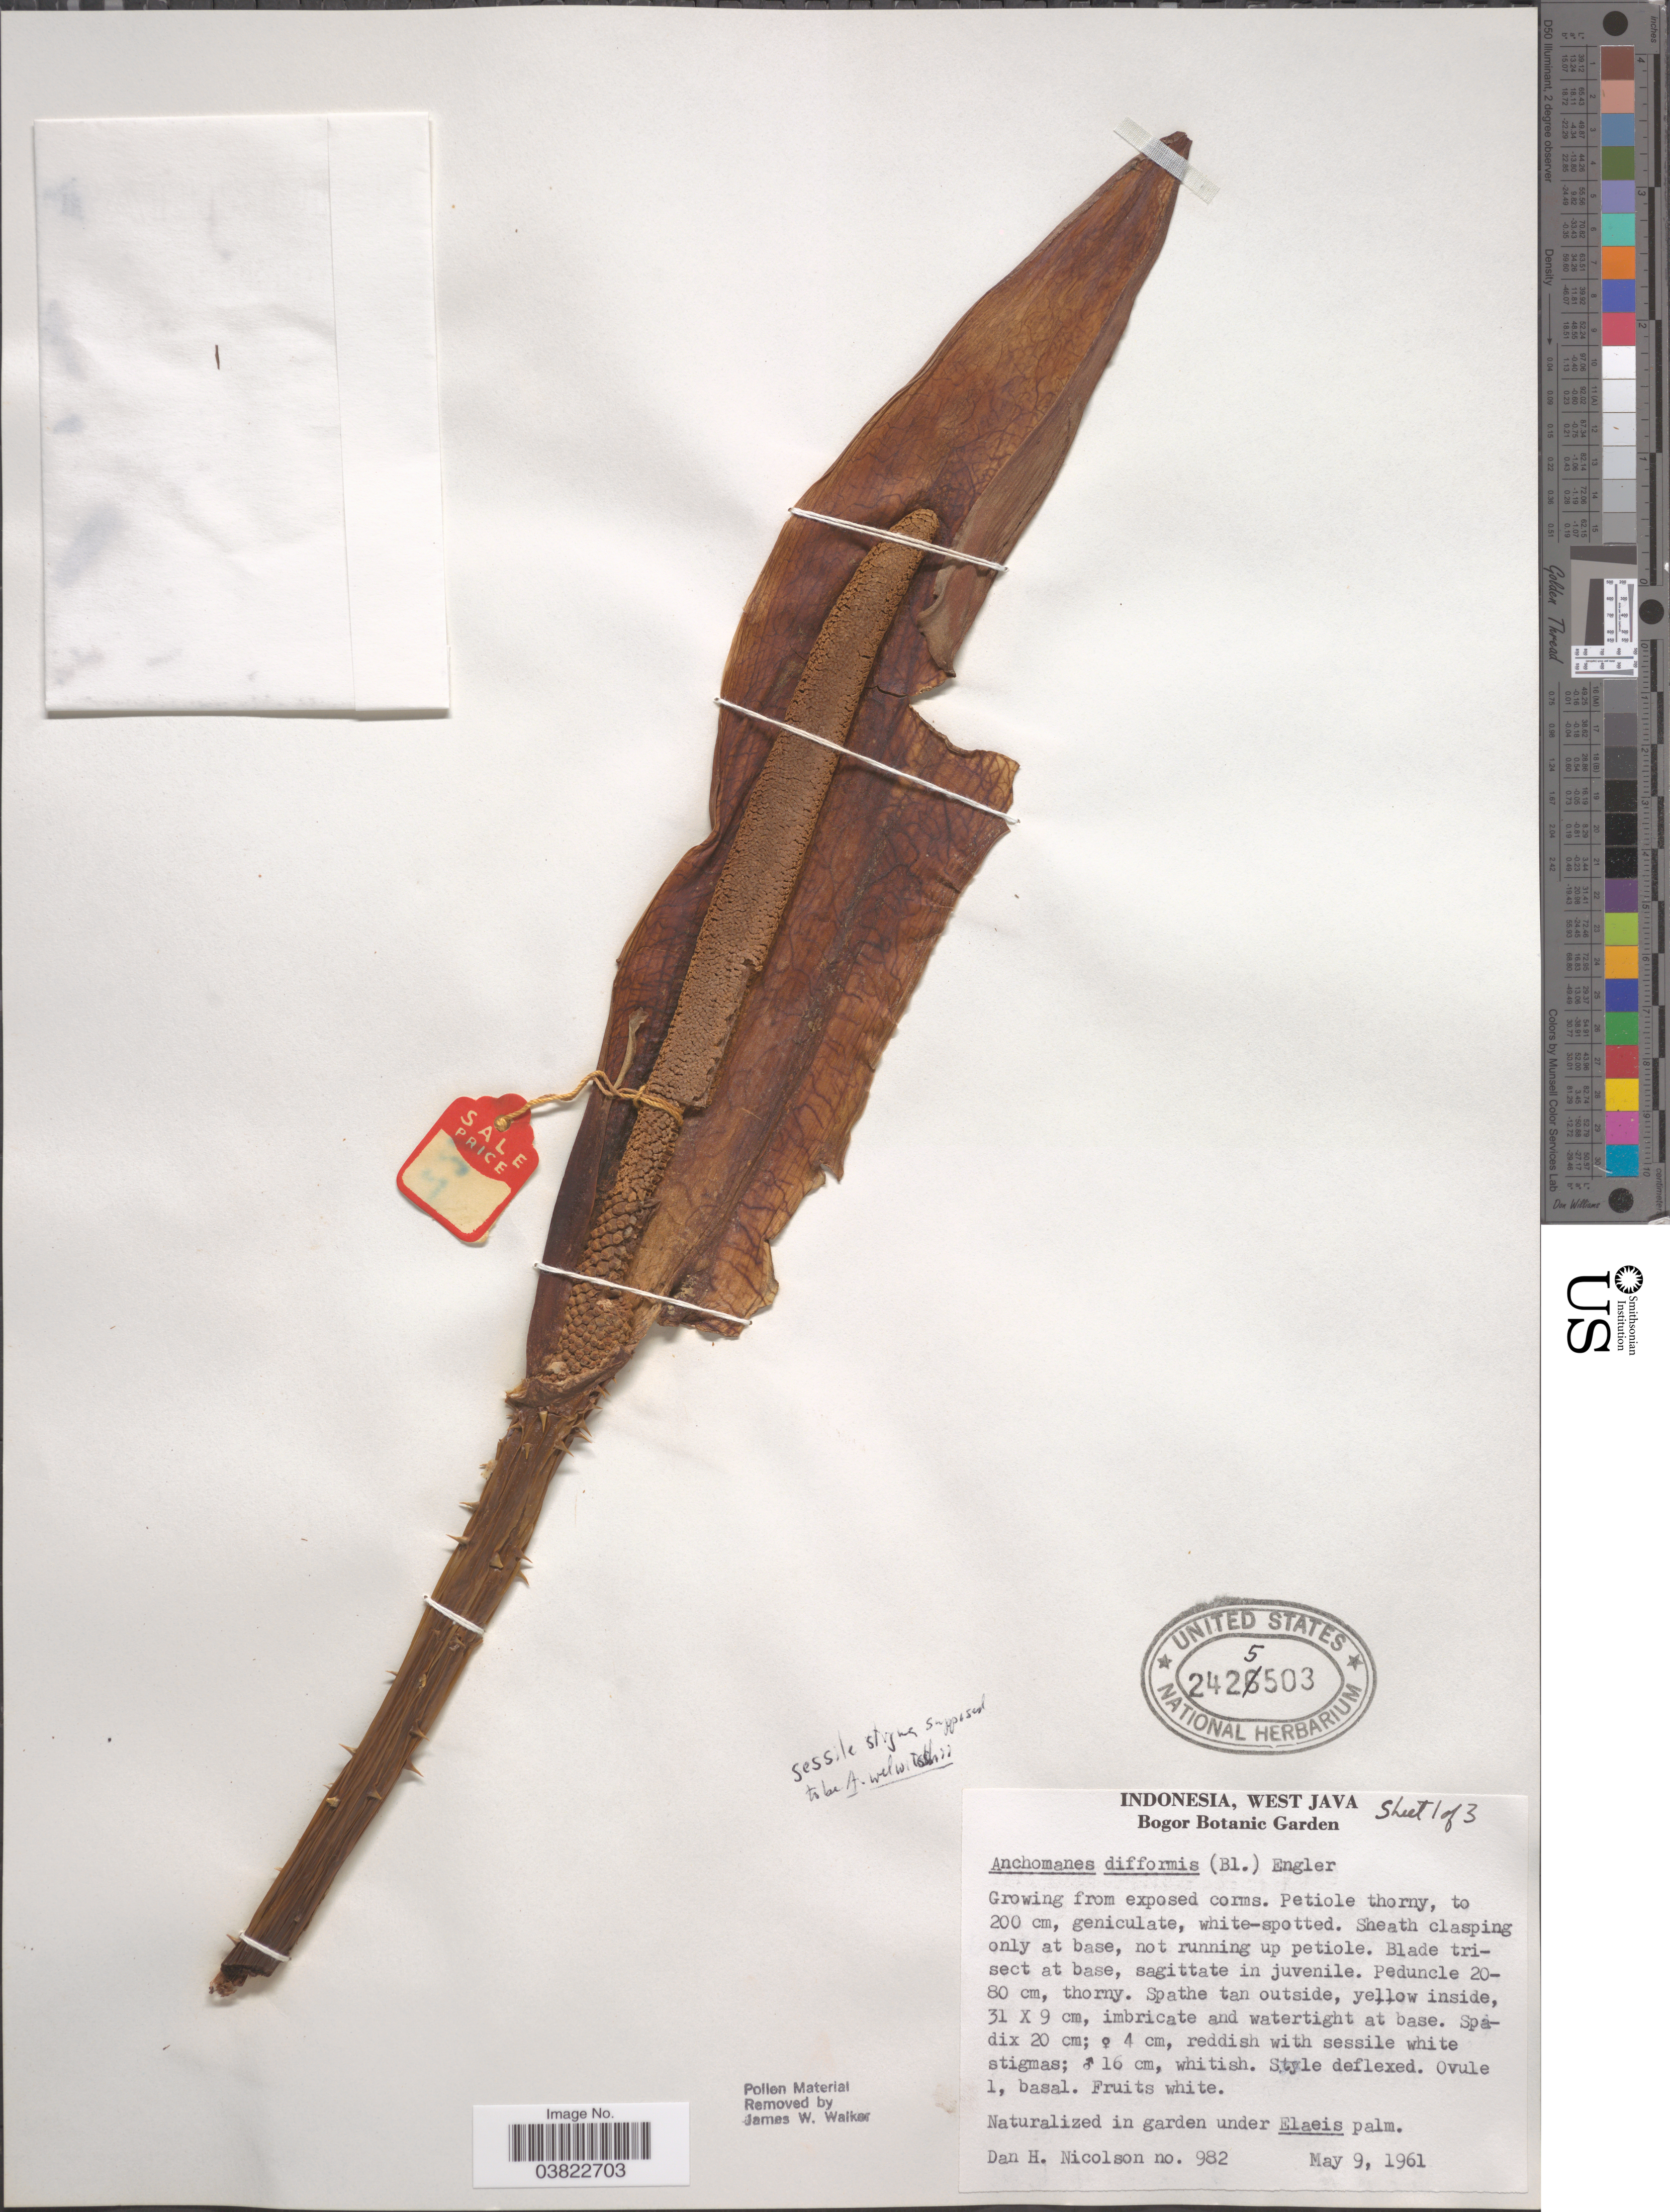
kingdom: Plantae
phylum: Tracheophyta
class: Liliopsida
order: Alismatales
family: Araceae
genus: Anchomanes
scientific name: Anchomanes difformis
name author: (Blume) Engl.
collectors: D. H. Nicolson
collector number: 982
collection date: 1961-05-09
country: Indonesia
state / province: Java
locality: West Java. Bogor Botanic Garden.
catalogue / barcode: US 2425503